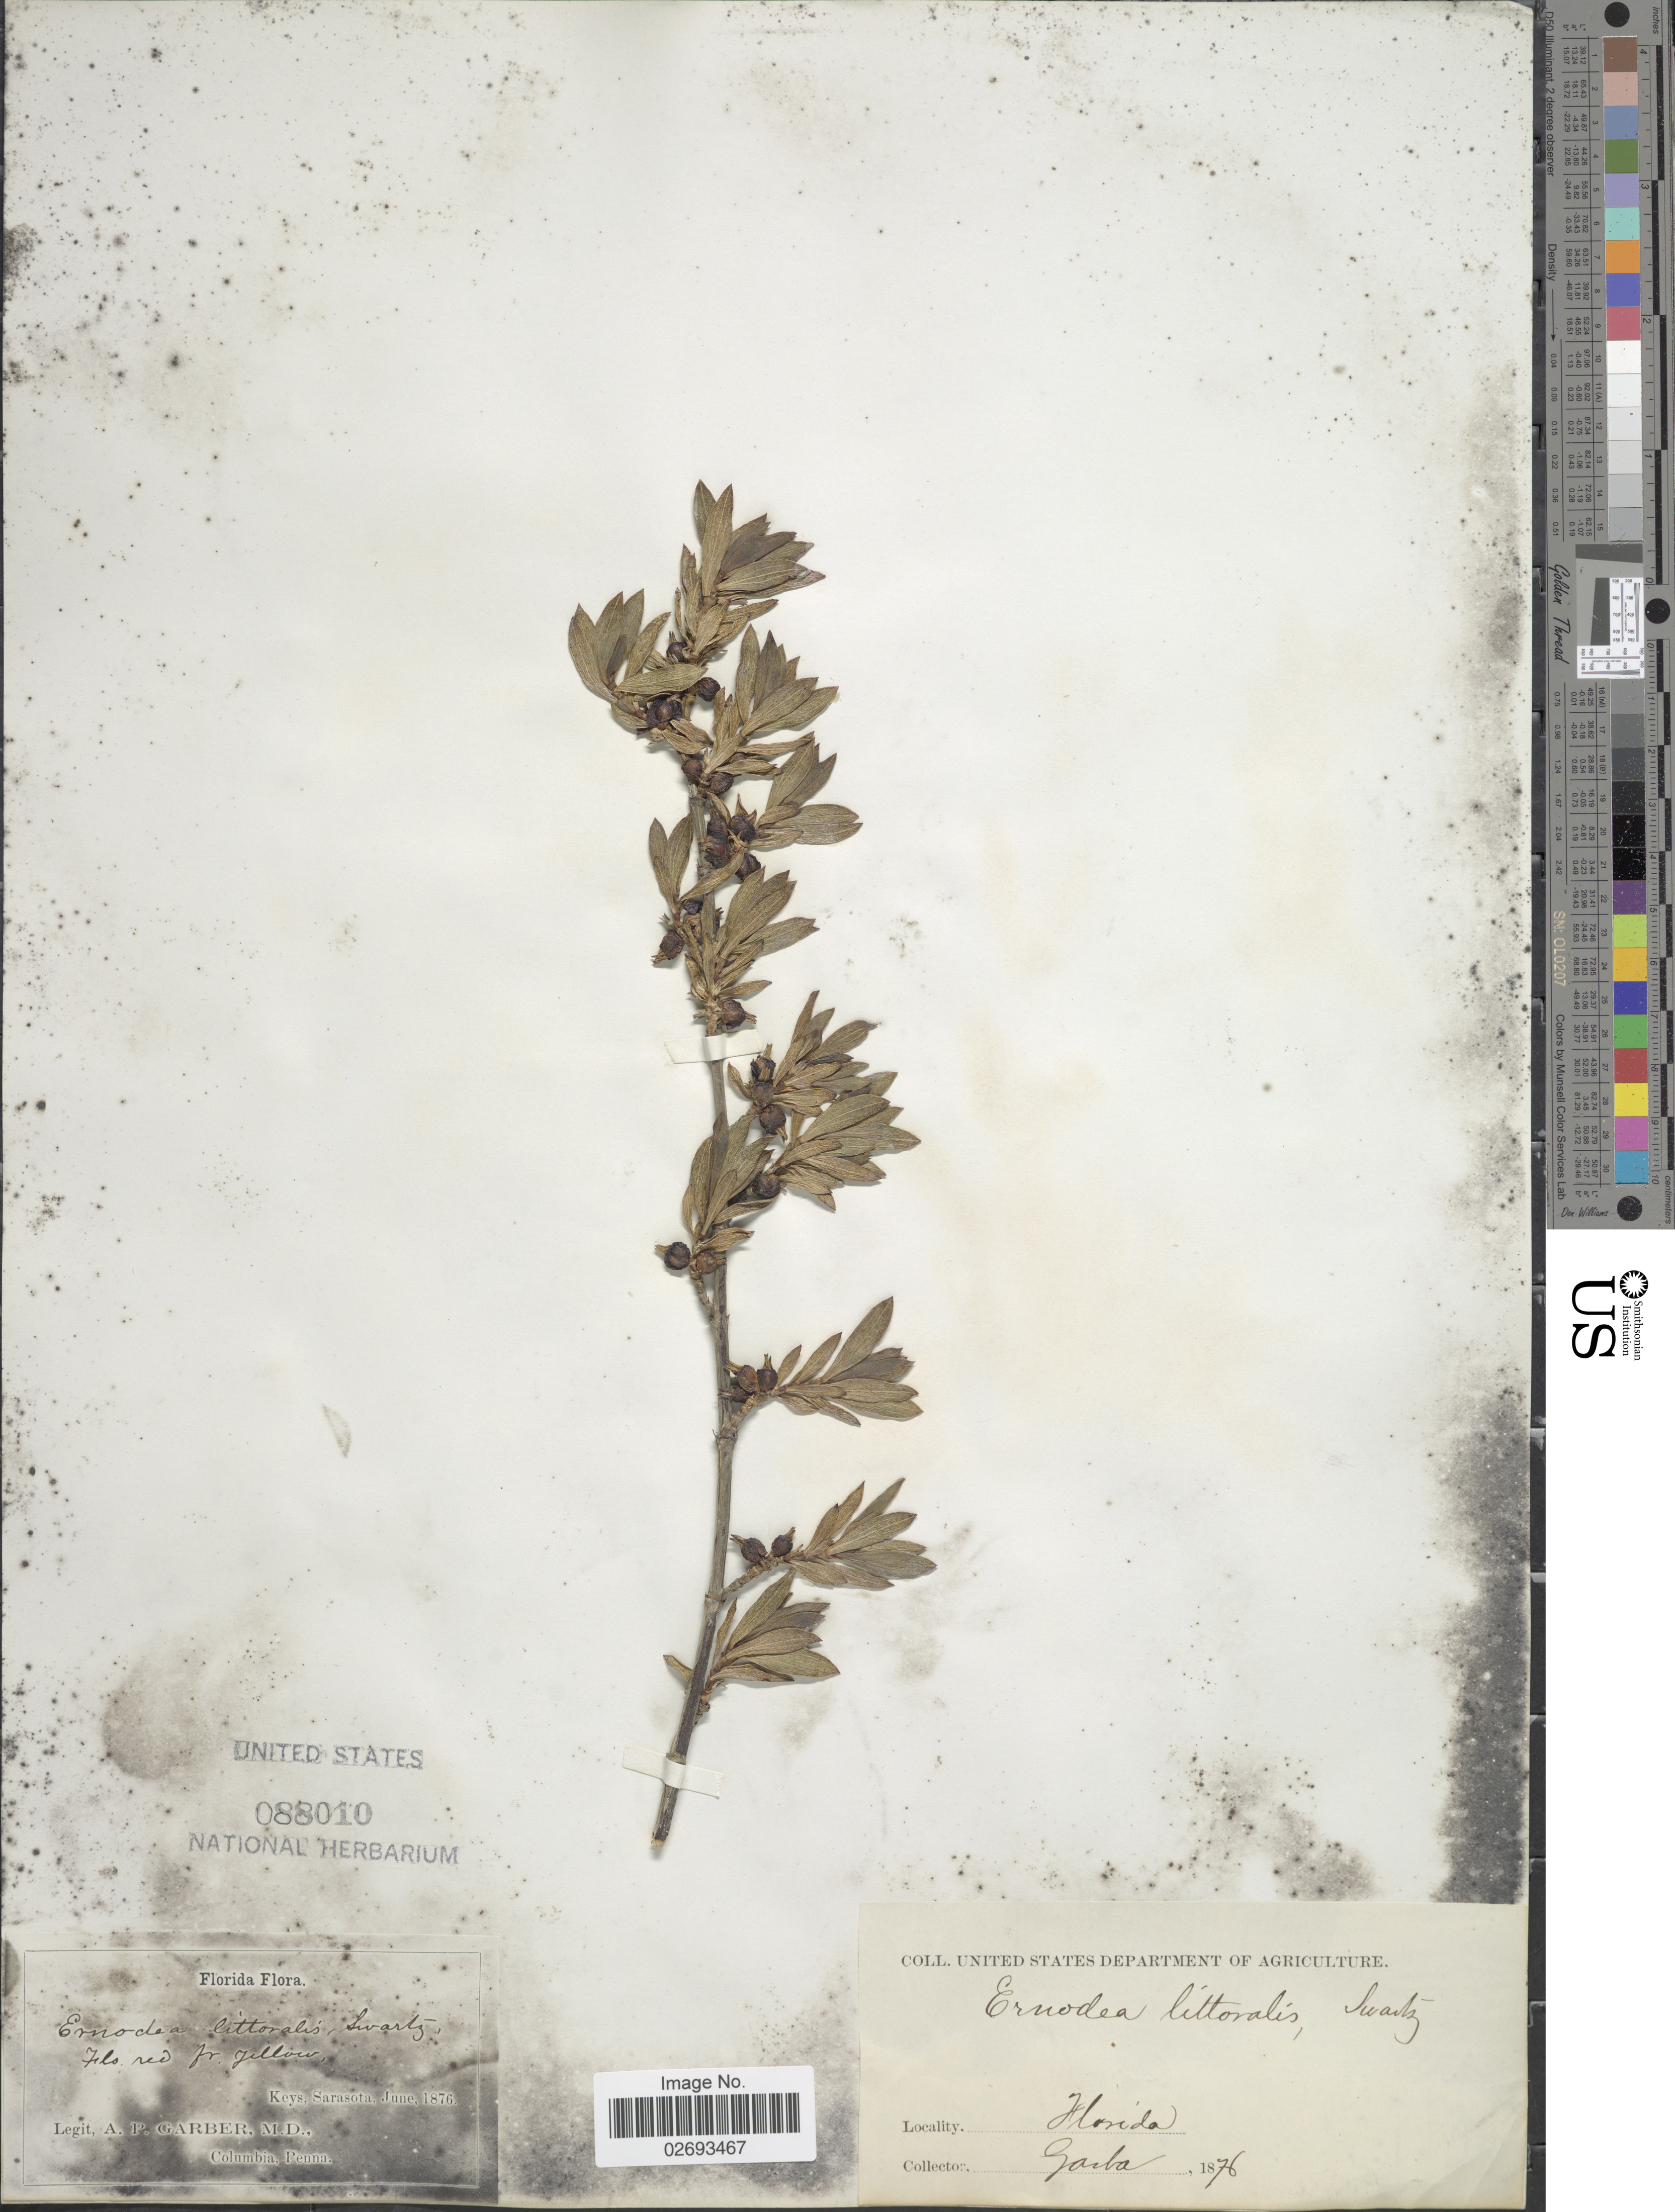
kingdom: Plantae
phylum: Tracheophyta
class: Magnoliopsida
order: Gentianales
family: Rubiaceae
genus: Ernodea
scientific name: Ernodea littoralis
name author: Sw.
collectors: A. P. Garber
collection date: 1876-06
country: United States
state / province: Florida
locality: Keys, Sarasota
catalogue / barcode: US 88010